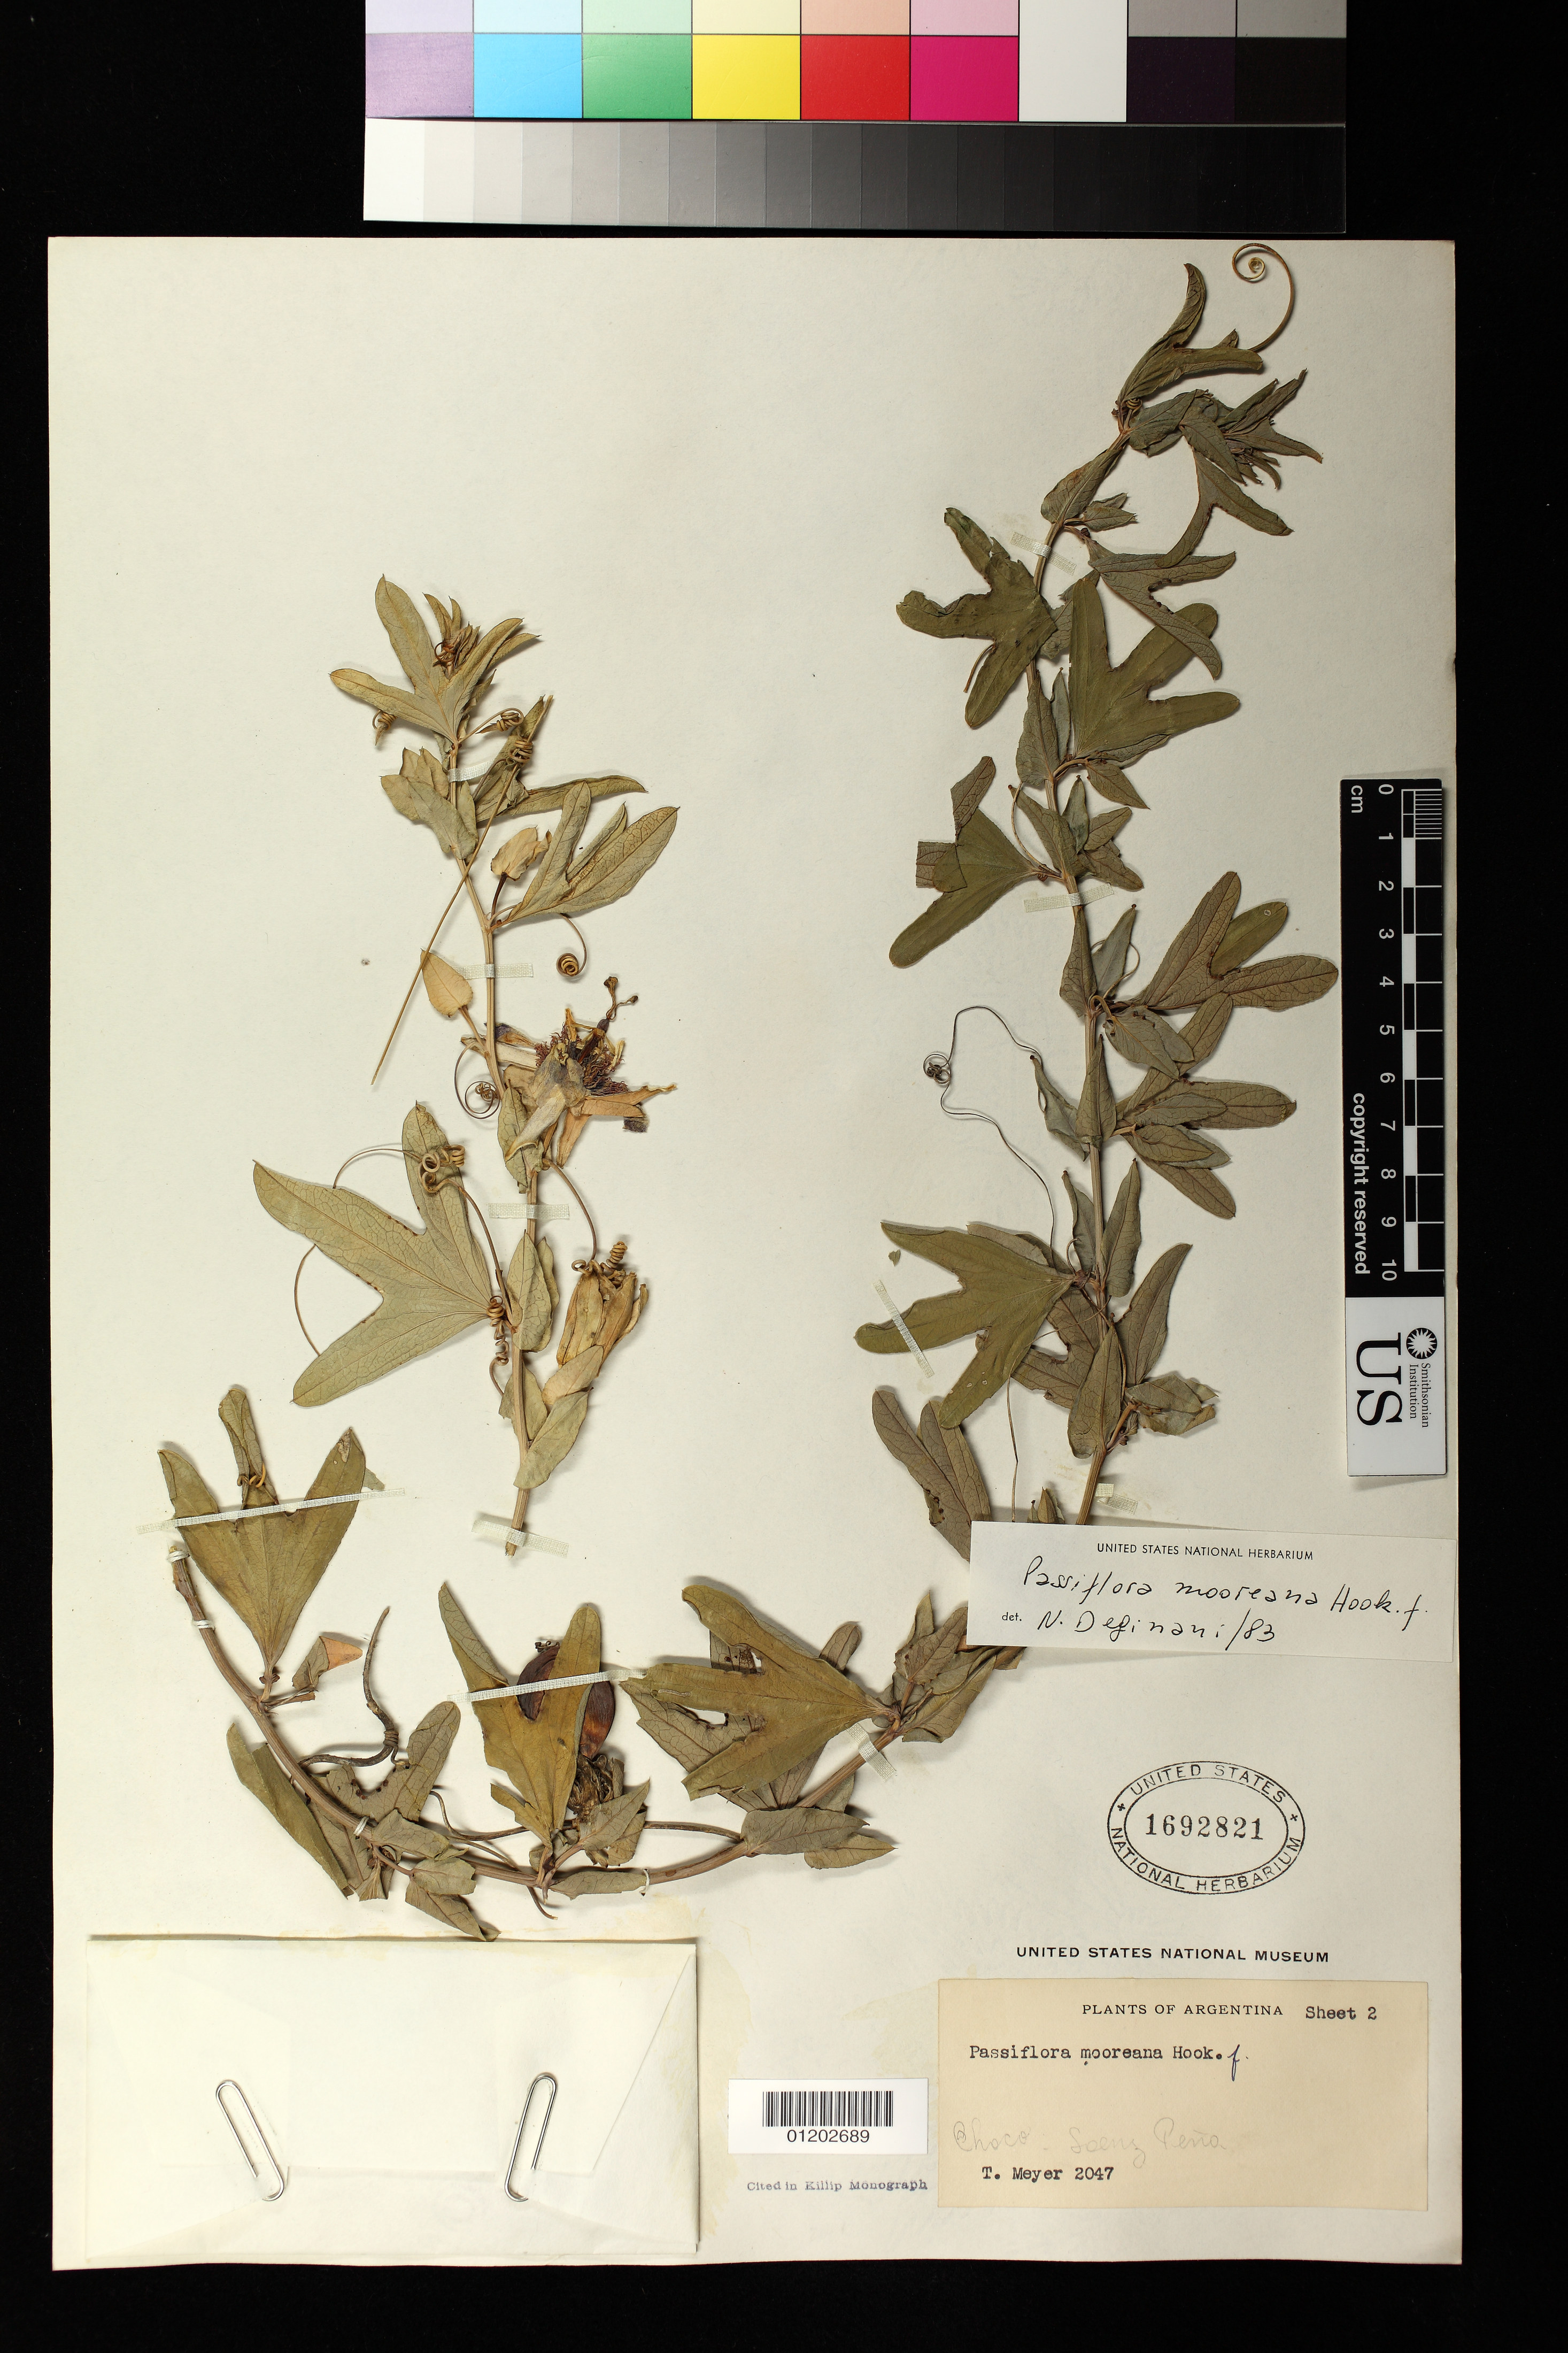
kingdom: Plantae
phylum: Tracheophyta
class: Magnoliopsida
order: Malpighiales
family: Passifloraceae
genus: Passiflora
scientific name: Passiflora mooreana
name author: Hook. f.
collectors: T. Meyer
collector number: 2047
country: Argentina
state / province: Chaco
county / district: Comandante Fernández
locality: Saenz Peña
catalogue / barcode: US 1692821